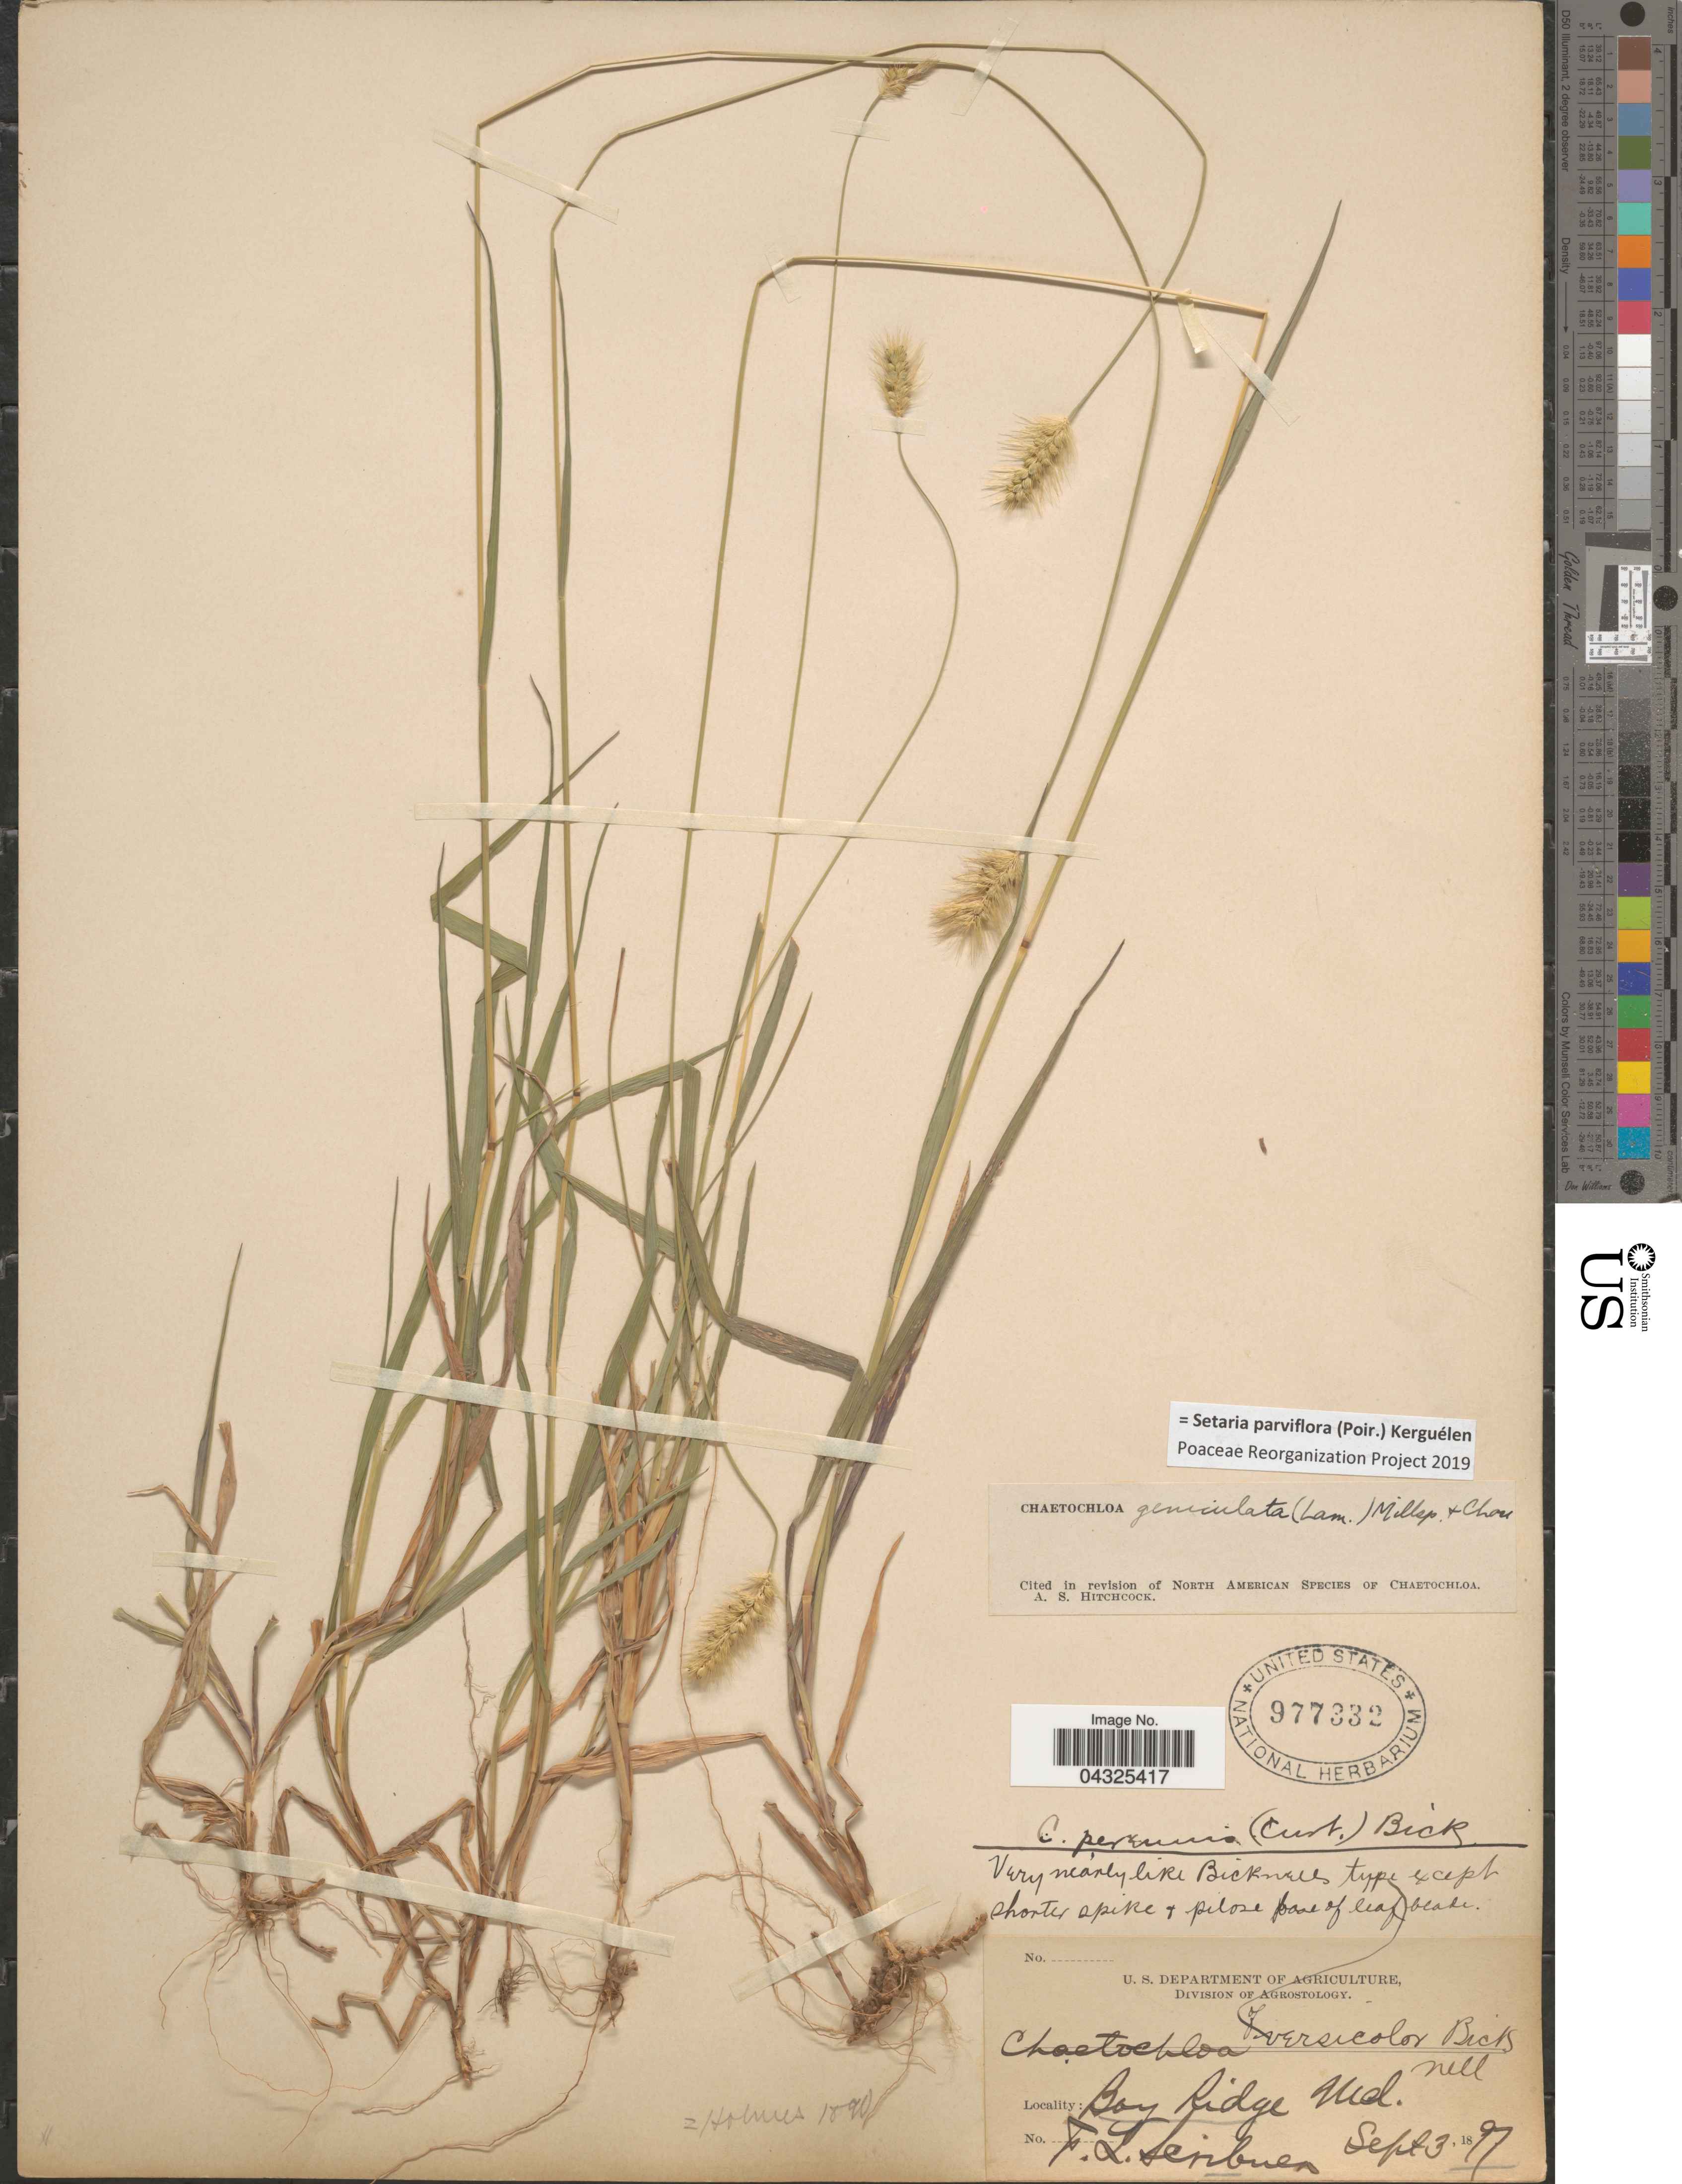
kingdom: Plantae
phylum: Tracheophyta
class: Liliopsida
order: Poales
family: Poaceae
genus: Setaria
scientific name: Setaria parviflora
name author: (Poir.) Kerguélen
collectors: F. L. Scribner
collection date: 1897-09-03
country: United States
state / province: Maryland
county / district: Anne Arundel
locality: Bay Ridge.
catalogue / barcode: US 977332